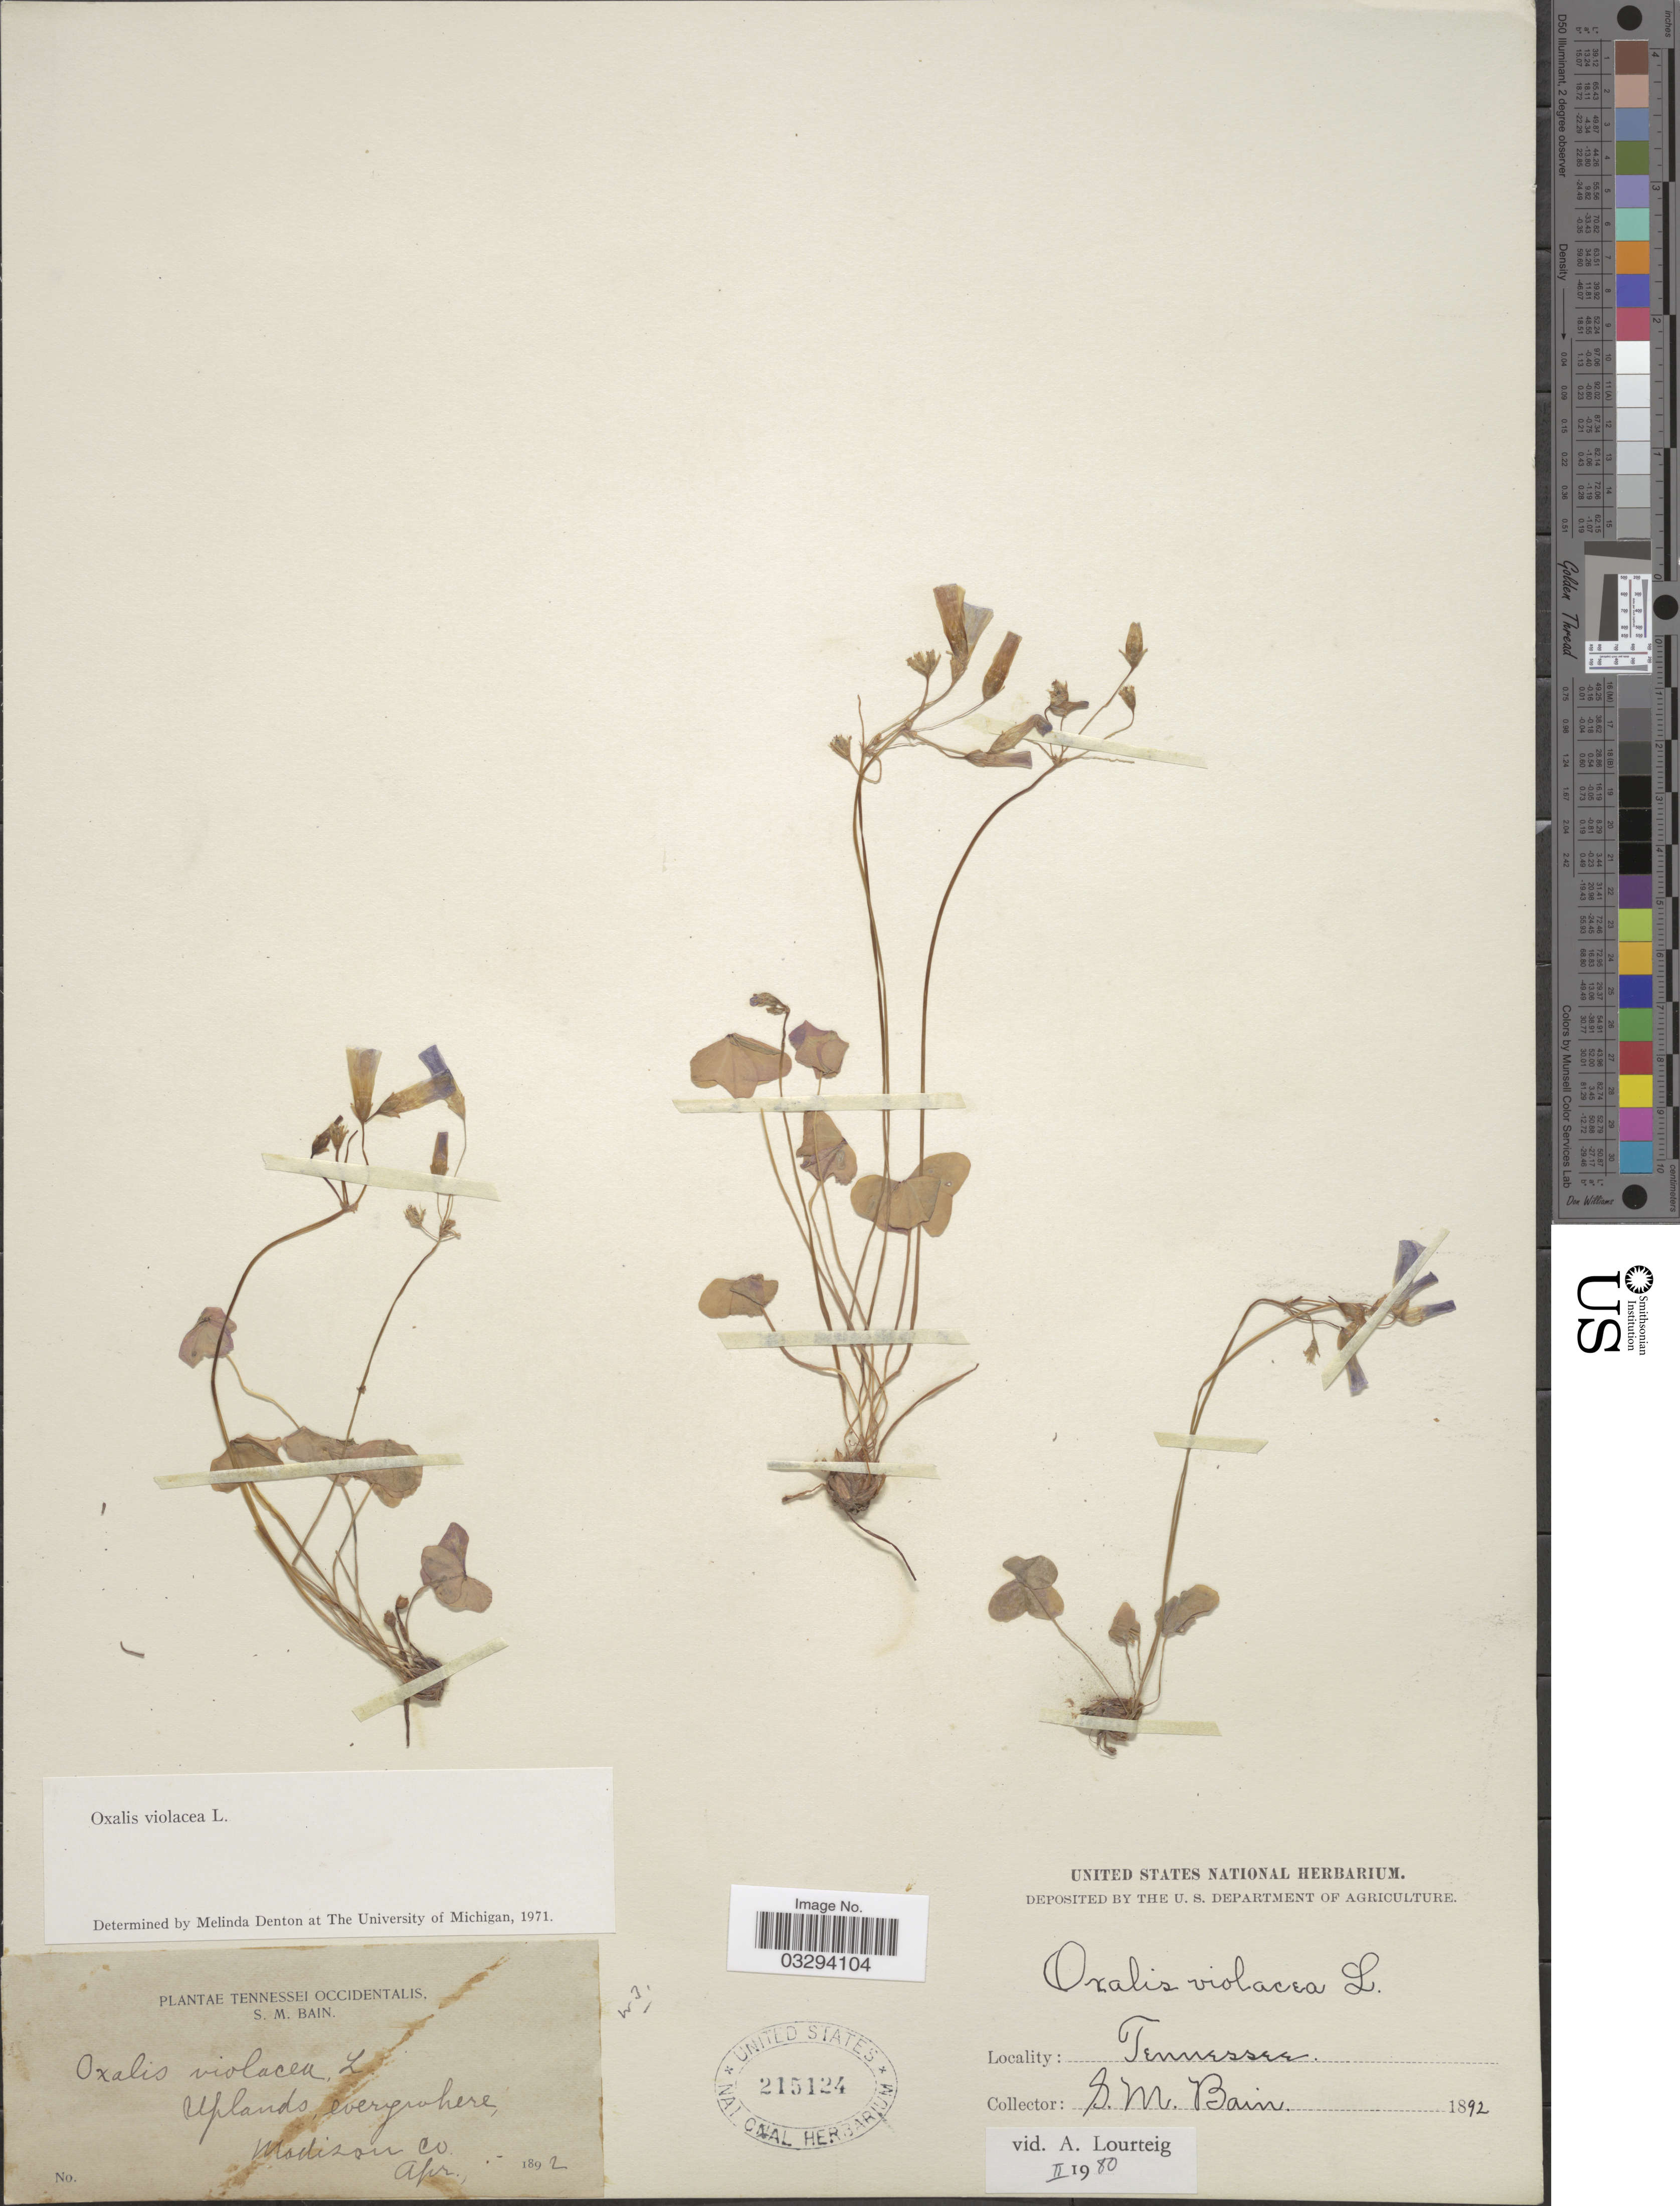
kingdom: Plantae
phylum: Tracheophyta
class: Magnoliopsida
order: Oxalidales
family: Oxalidaceae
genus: Oxalis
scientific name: Oxalis violacea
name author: L.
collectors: S. M. Bain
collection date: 1892-04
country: United States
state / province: Tennessee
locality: Uplands, Madison Co.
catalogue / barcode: US 215124